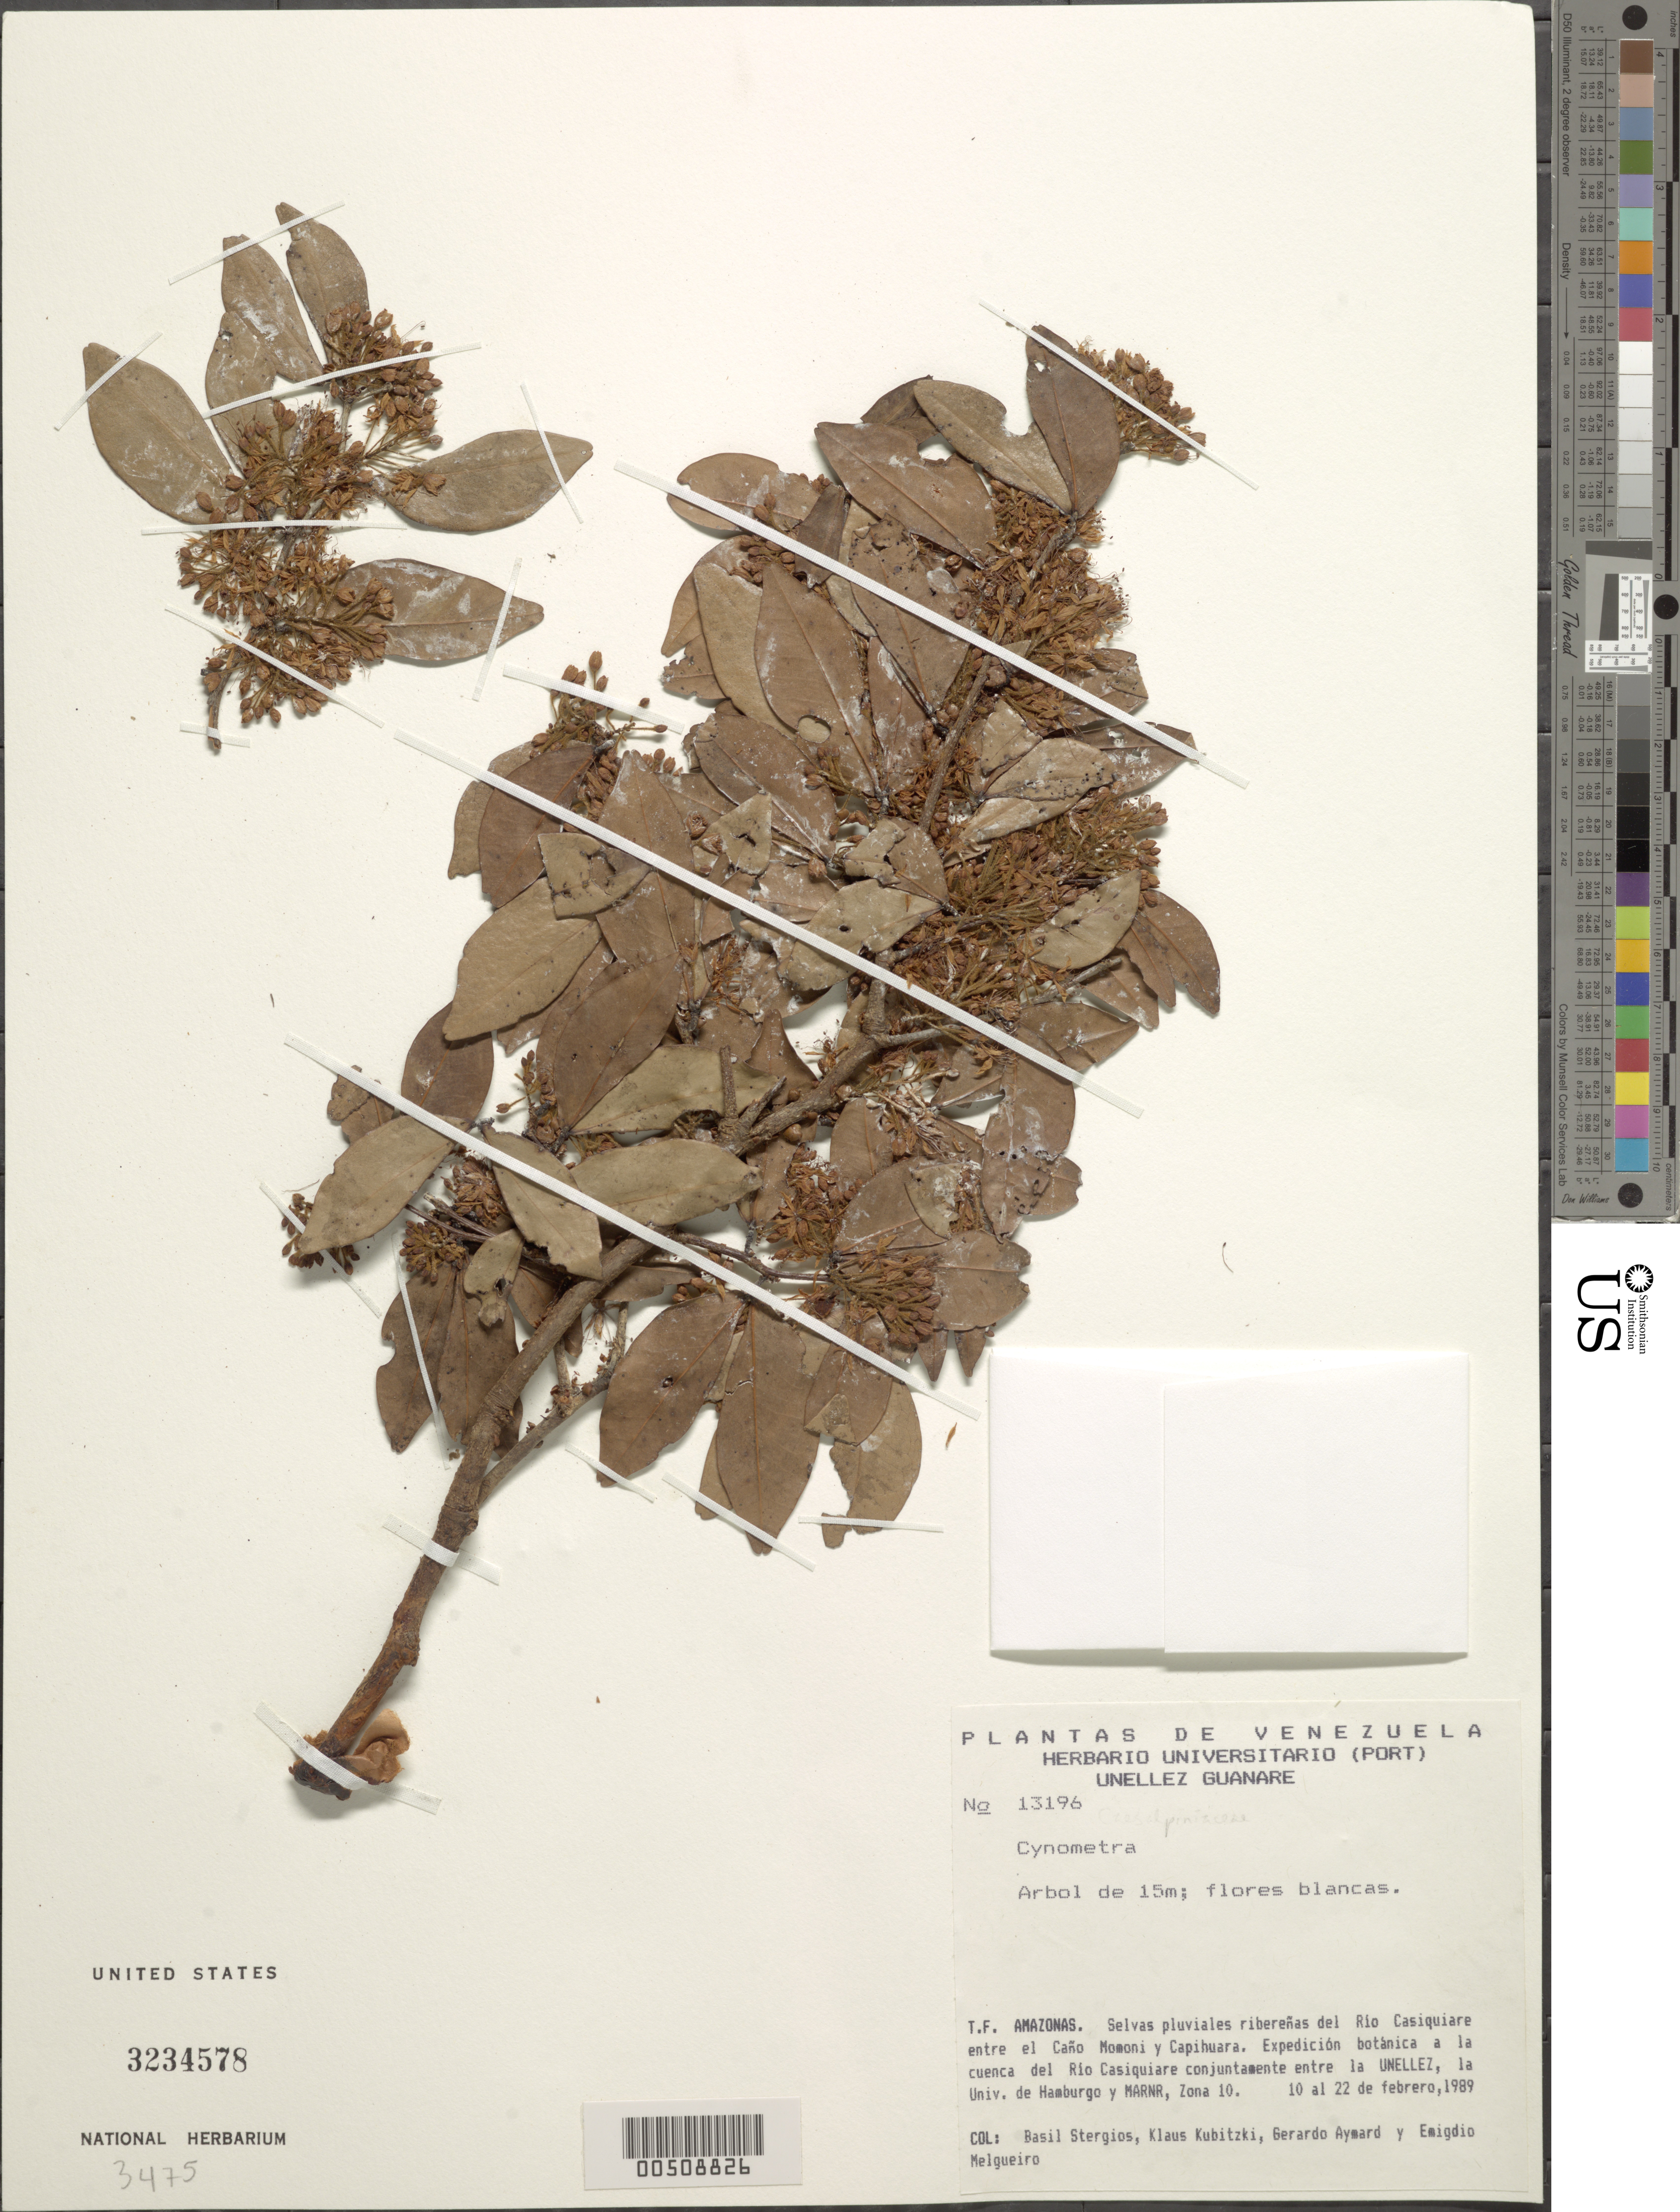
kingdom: Plantae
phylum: Tracheophyta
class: Magnoliopsida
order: Fabales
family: Fabaceae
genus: Cynometra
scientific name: Cynometra sp.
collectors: B. G. Stergios, K. Kubitzki, G. A. Aymard & E. Melgueiro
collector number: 13196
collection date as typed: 10 Feb 1989 to 22 Feb 1989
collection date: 1989-02-10/1989-02-22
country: Venezuela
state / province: Amazonas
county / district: Río Negro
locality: Rio Casiquiare, between cano Momoni and Capihuara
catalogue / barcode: US 3234578